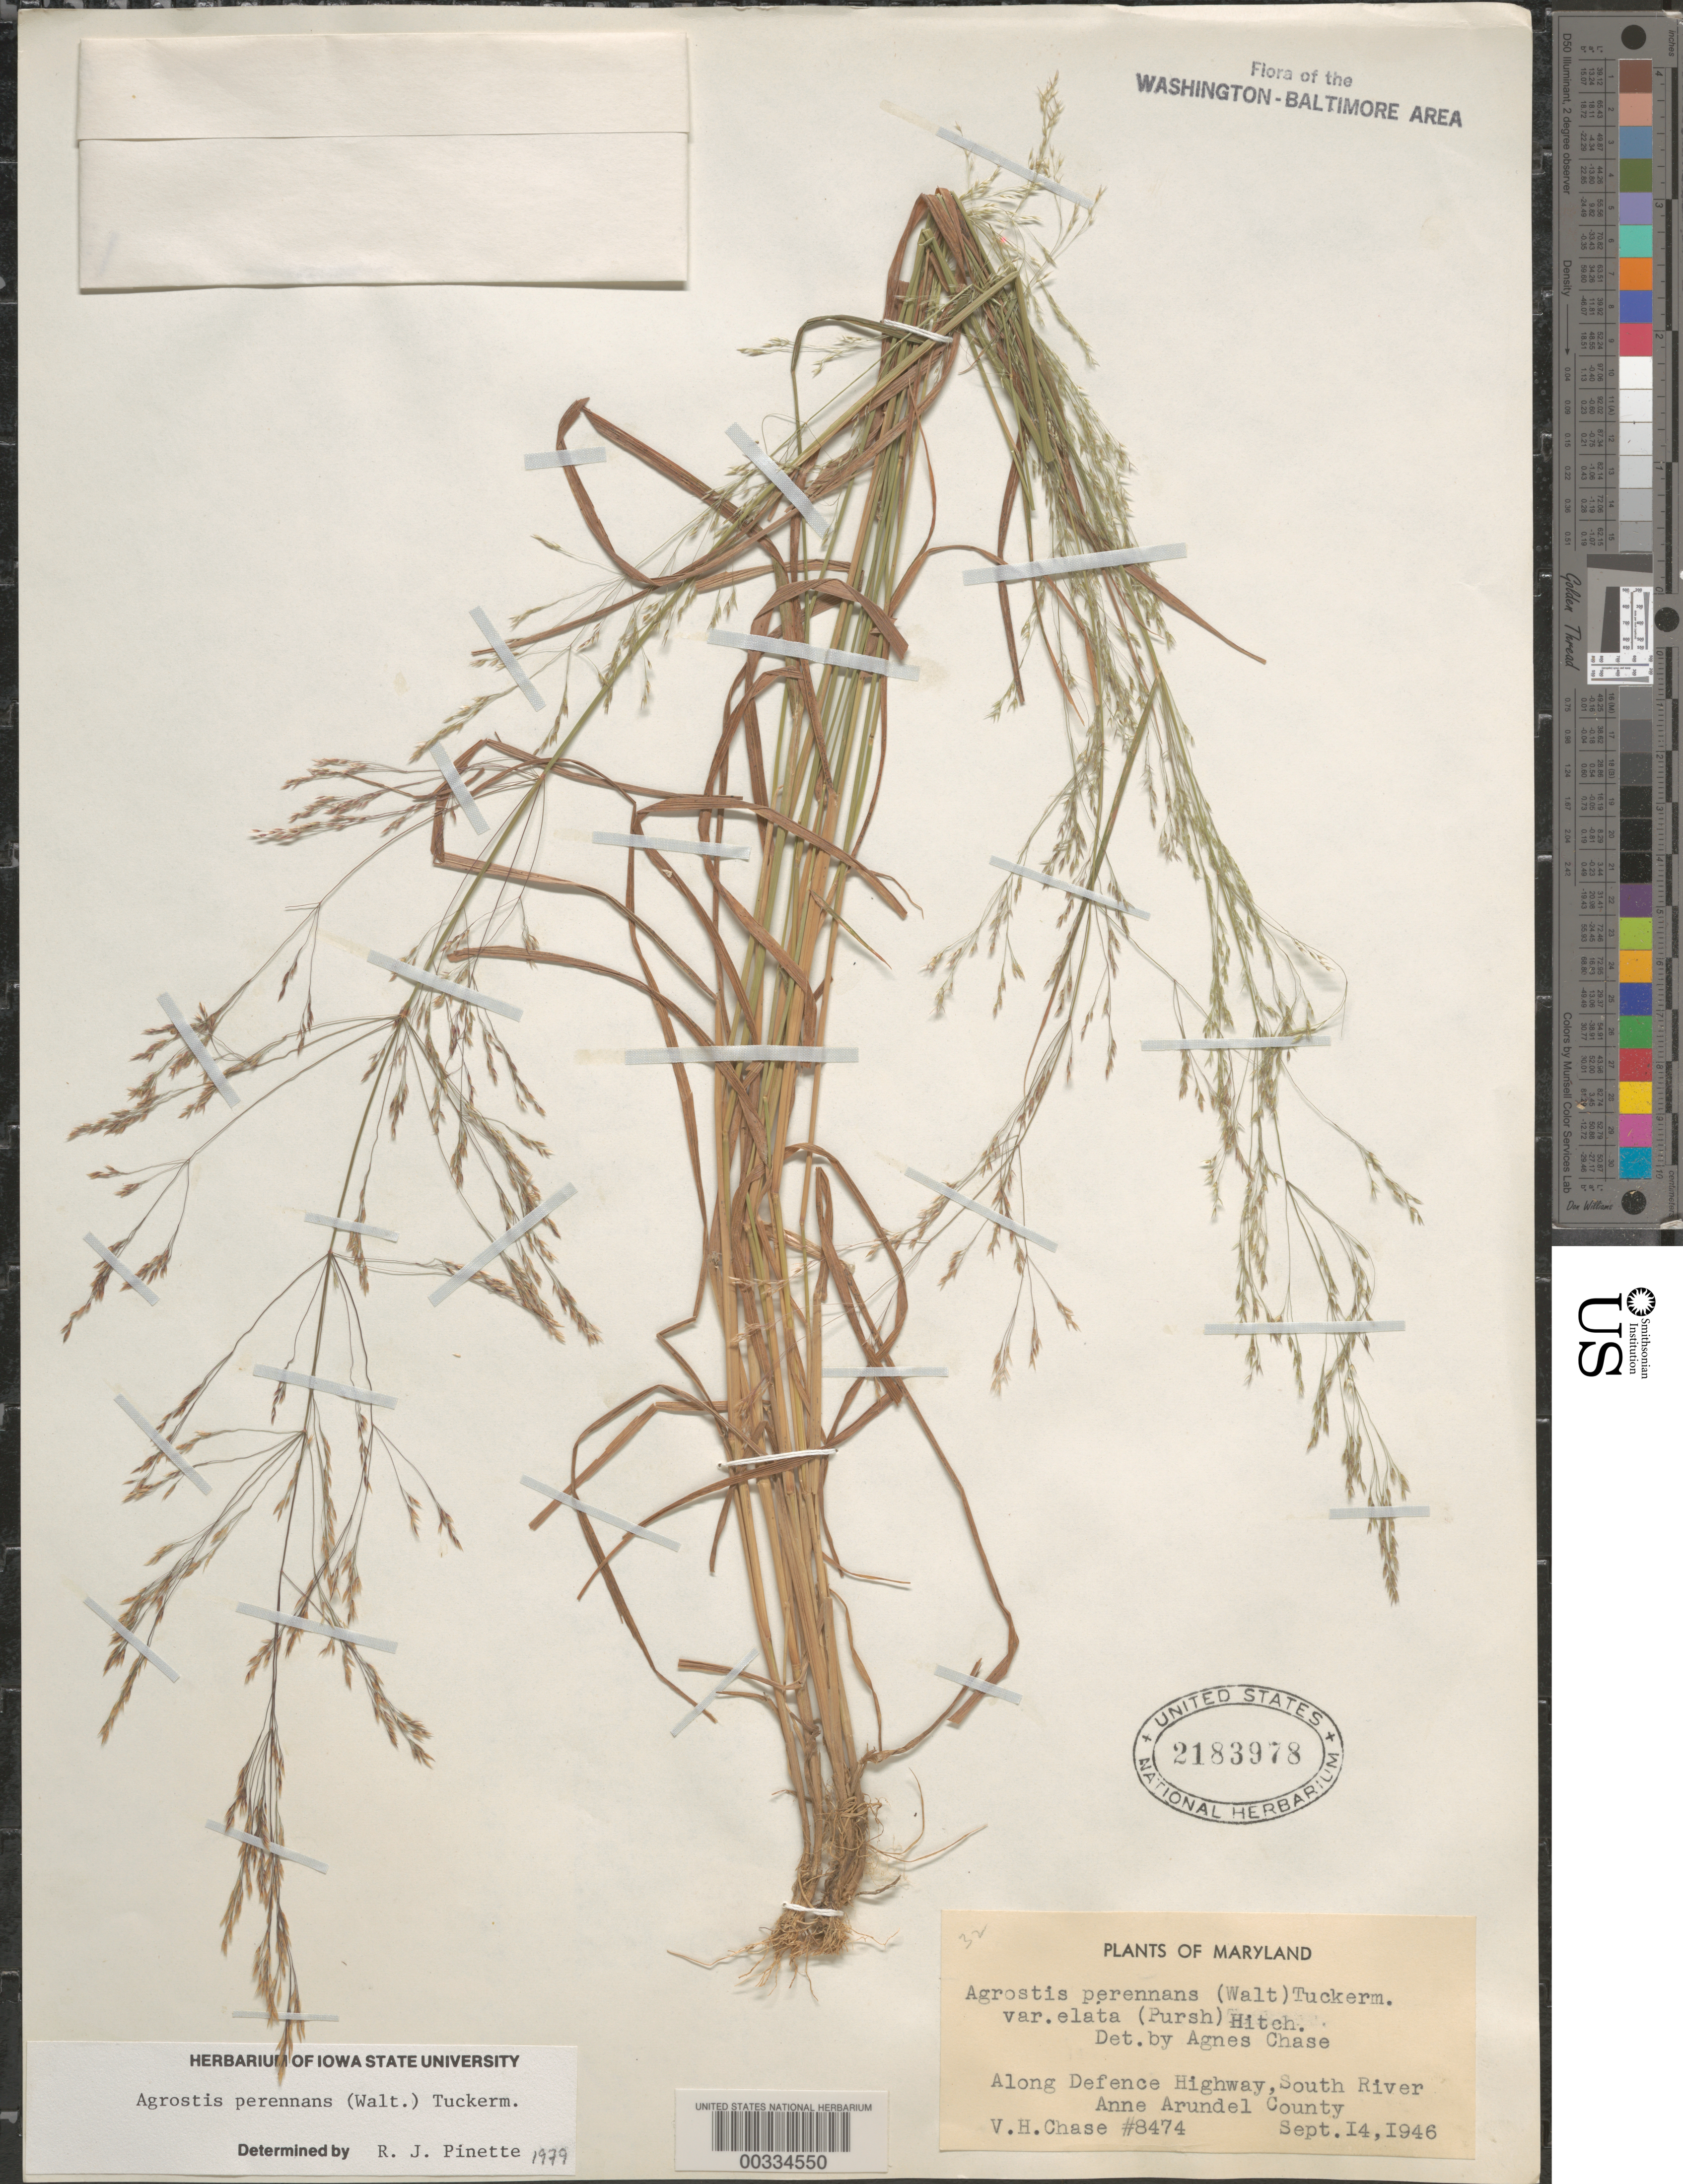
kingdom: Plantae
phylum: Tracheophyta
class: Liliopsida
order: Poales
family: Poaceae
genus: Agrostis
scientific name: Agrostis perennans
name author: (Walter) Tuck.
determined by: Pinette, R. J.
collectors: V. H. Chase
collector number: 8474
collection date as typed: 14 Sep 1946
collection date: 1946-09-14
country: United States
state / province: Maryland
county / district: Anne Arundel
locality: Along Defence Highway, South River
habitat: Along highway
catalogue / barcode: US 2183978